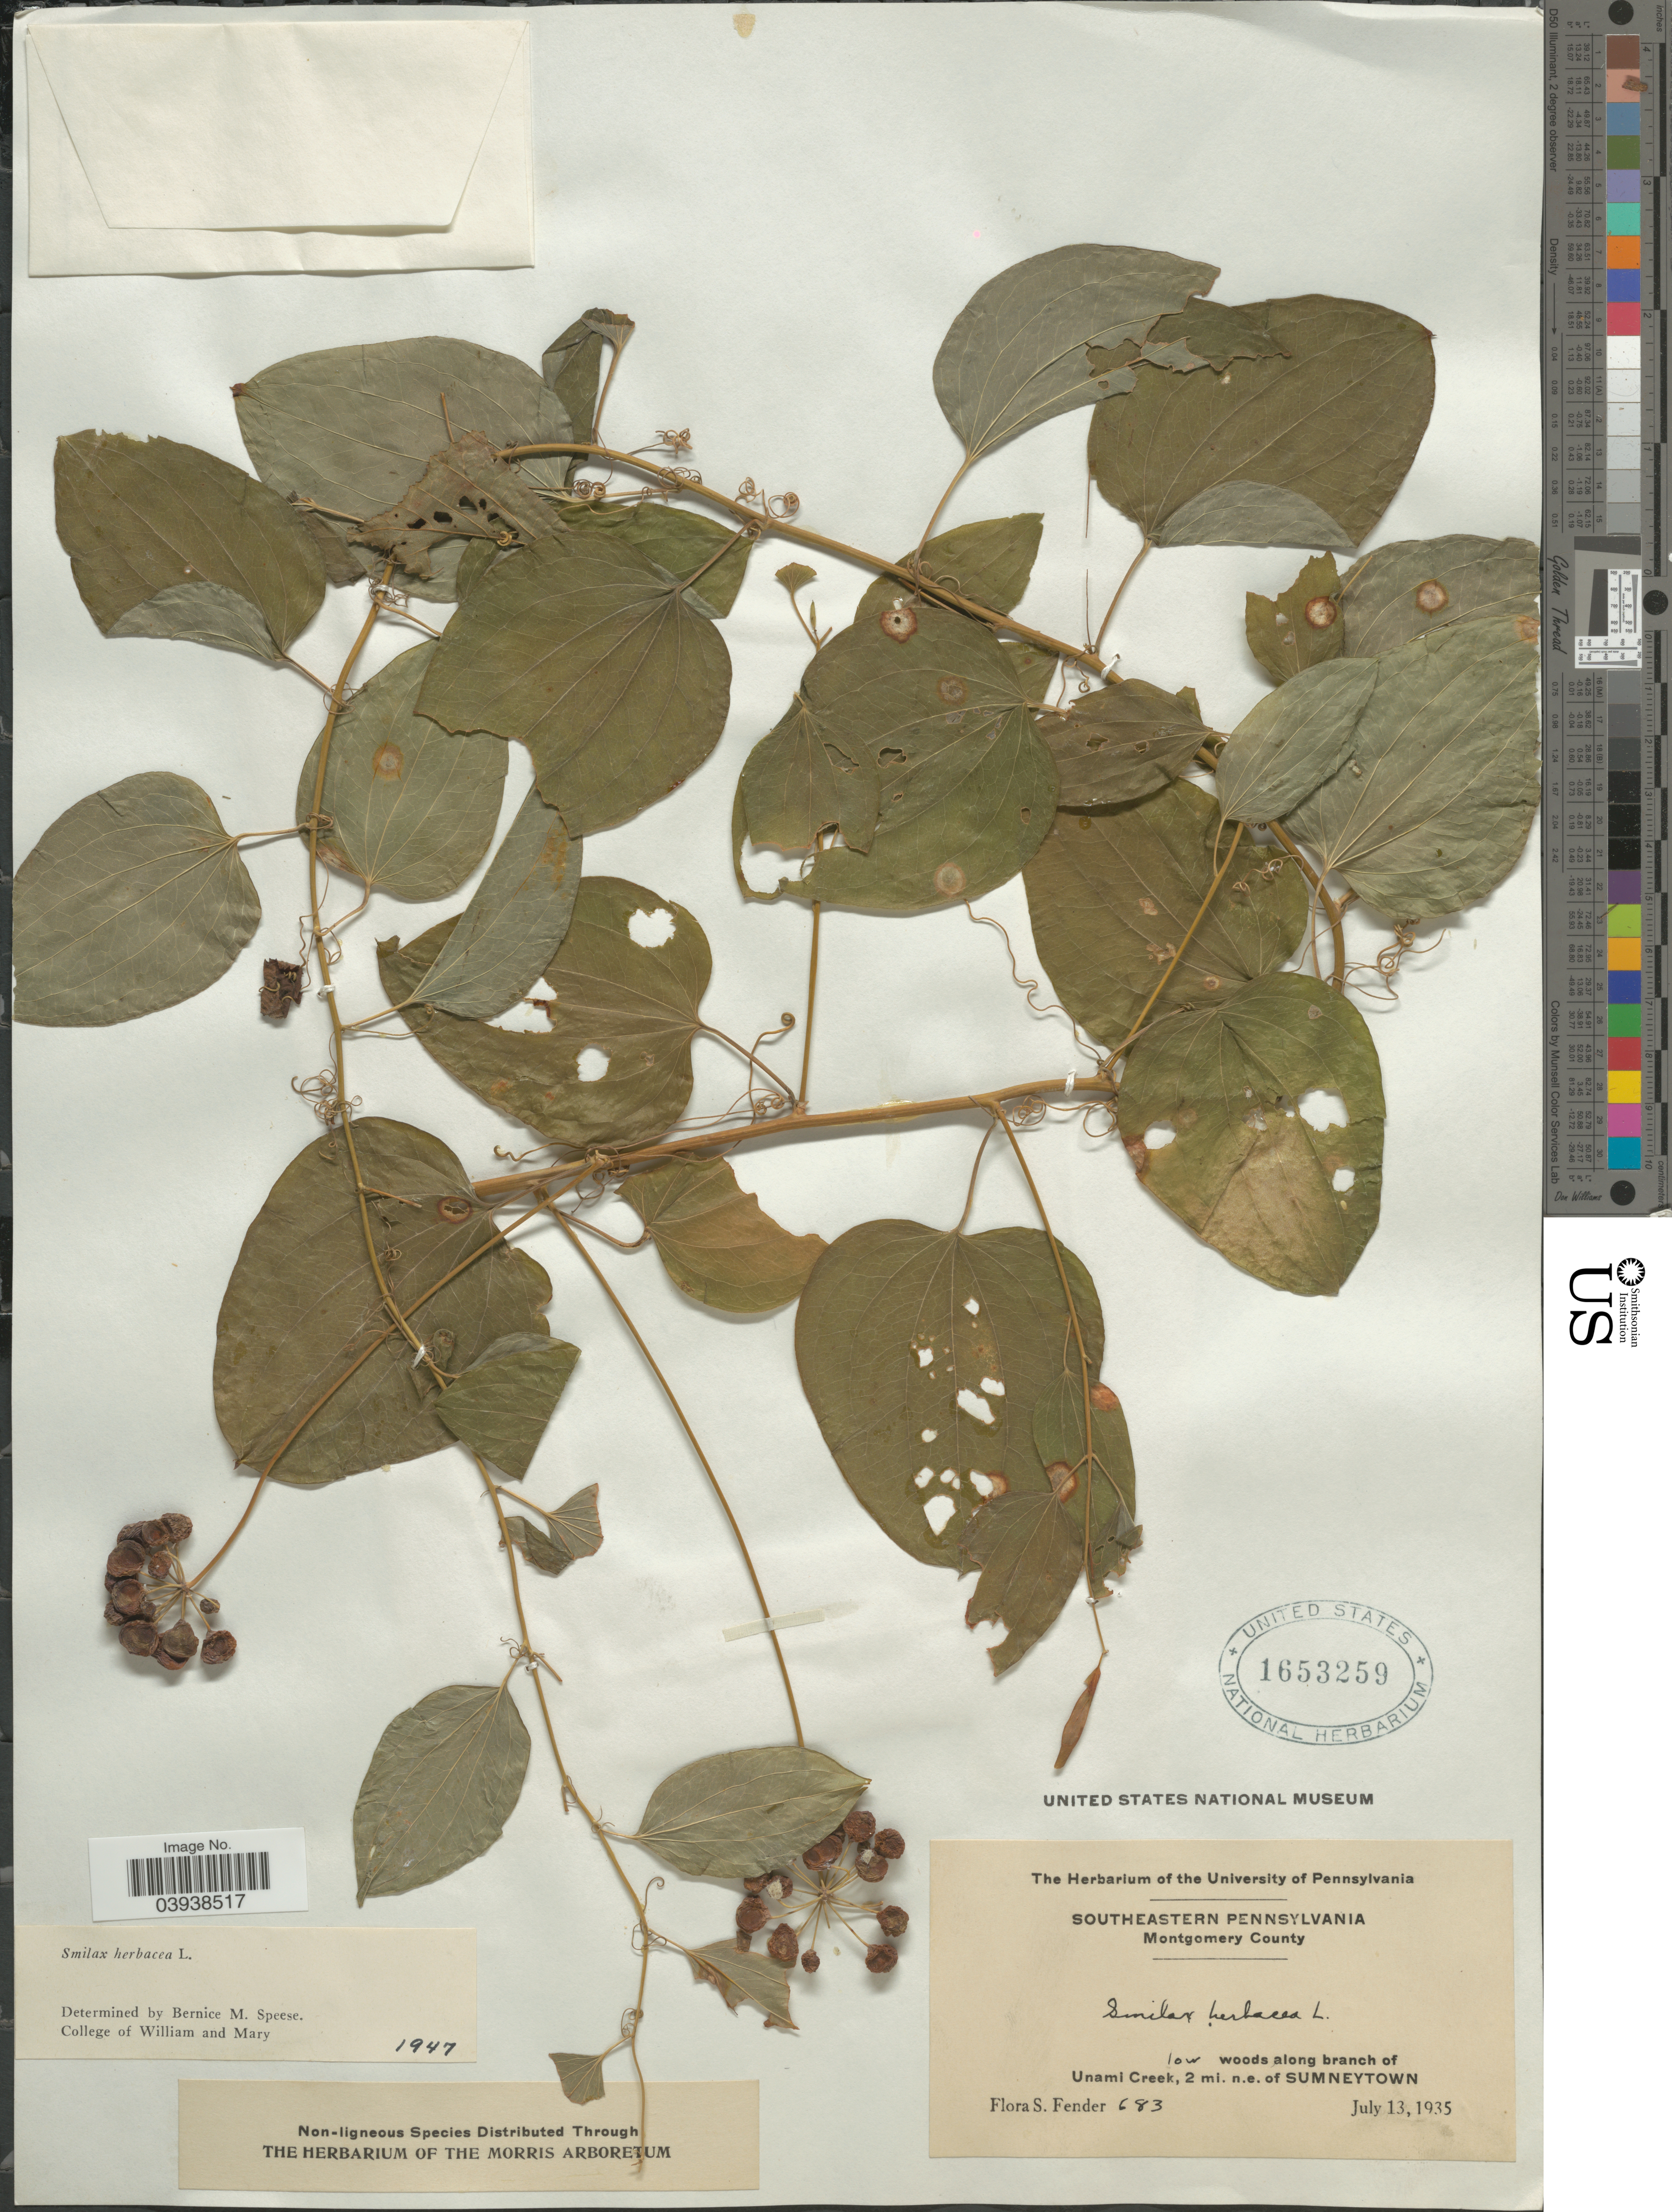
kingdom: Plantae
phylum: Tracheophyta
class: Liliopsida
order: Liliales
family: Smilacaceae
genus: Smilax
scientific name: Smilax herbacea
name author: L.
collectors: F. Fender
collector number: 683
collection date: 1935-07-13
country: United States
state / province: Pennsylvania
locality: Southeastern Pennsylvania. Montgomery County. Low woods along branch of Unami Creek, 2 mi. n.e. of Sumneytown.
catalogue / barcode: US 1653259